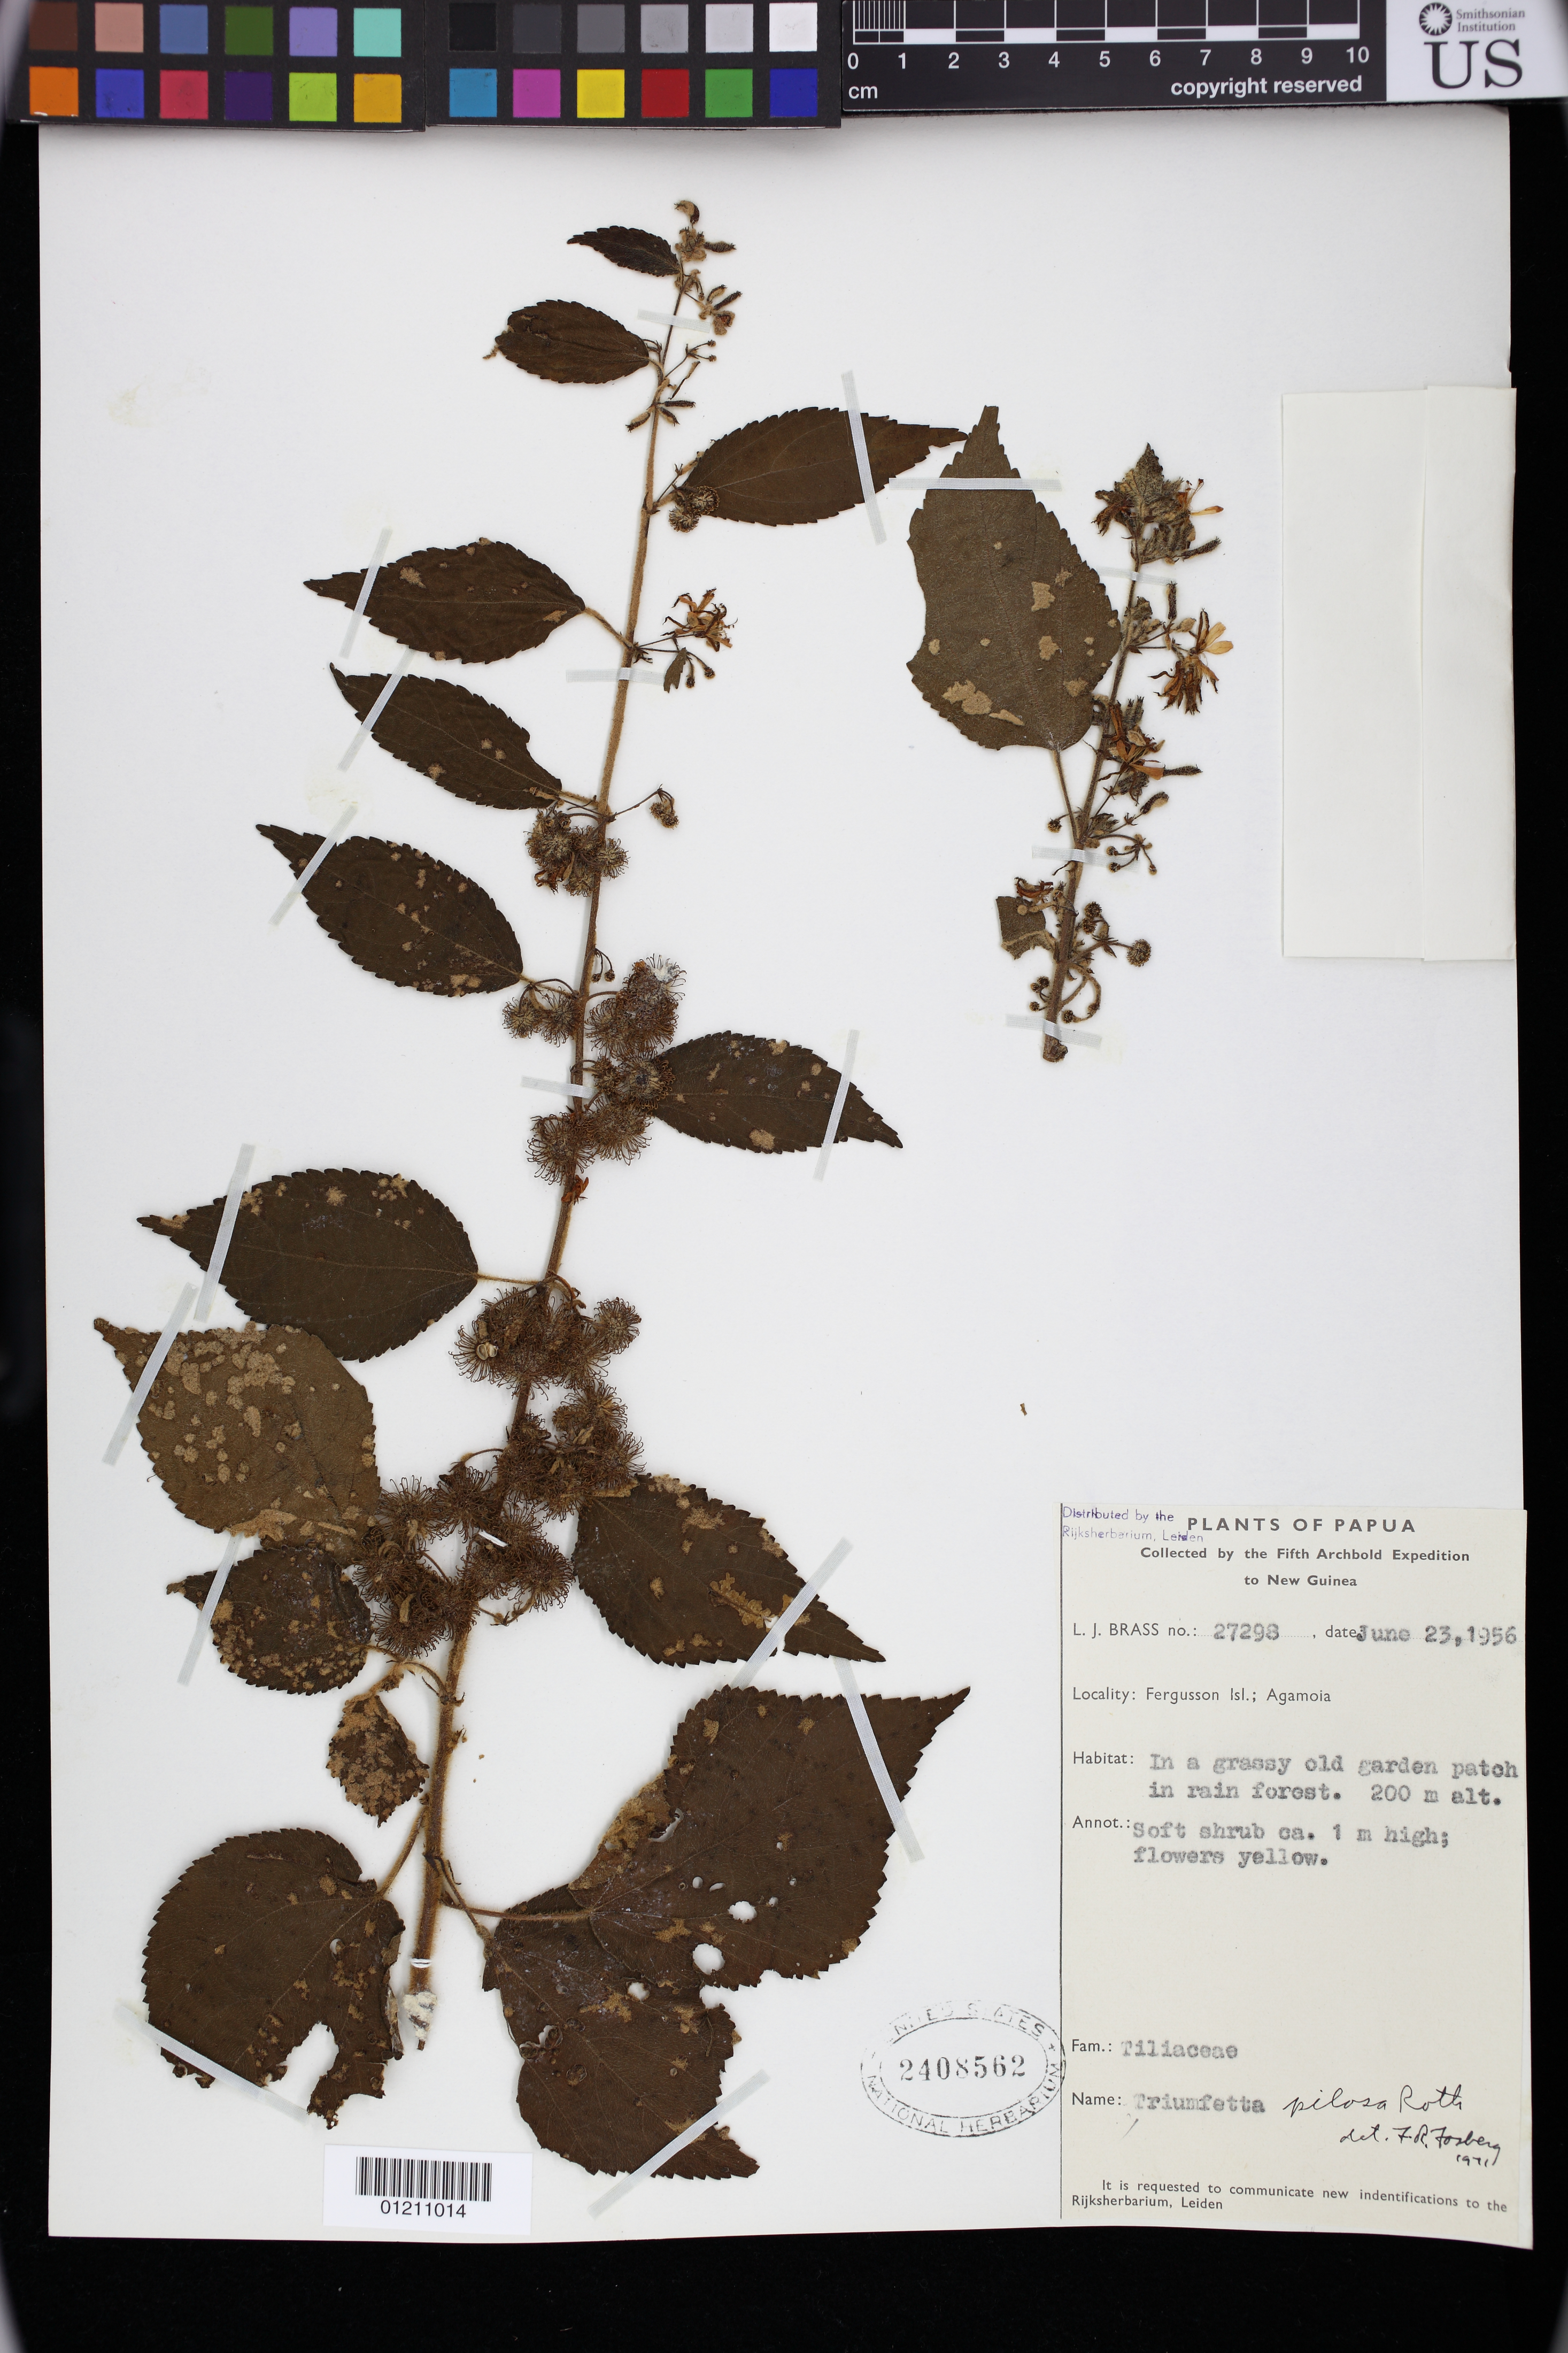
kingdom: Plantae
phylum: Tracheophyta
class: Magnoliopsida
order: Malvales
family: Malvaceae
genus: Triumfetta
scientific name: Triumfetta pilosa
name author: Roth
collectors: L. J. Brass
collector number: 27298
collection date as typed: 23 Jun 1956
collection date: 1956-06-23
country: Papua New Guinea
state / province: Milne Bay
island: New Guinea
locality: Papua: Fergusson Isl.; Agamoia. In a grassy old garden patch in rain forest.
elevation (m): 200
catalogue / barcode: US 2408562